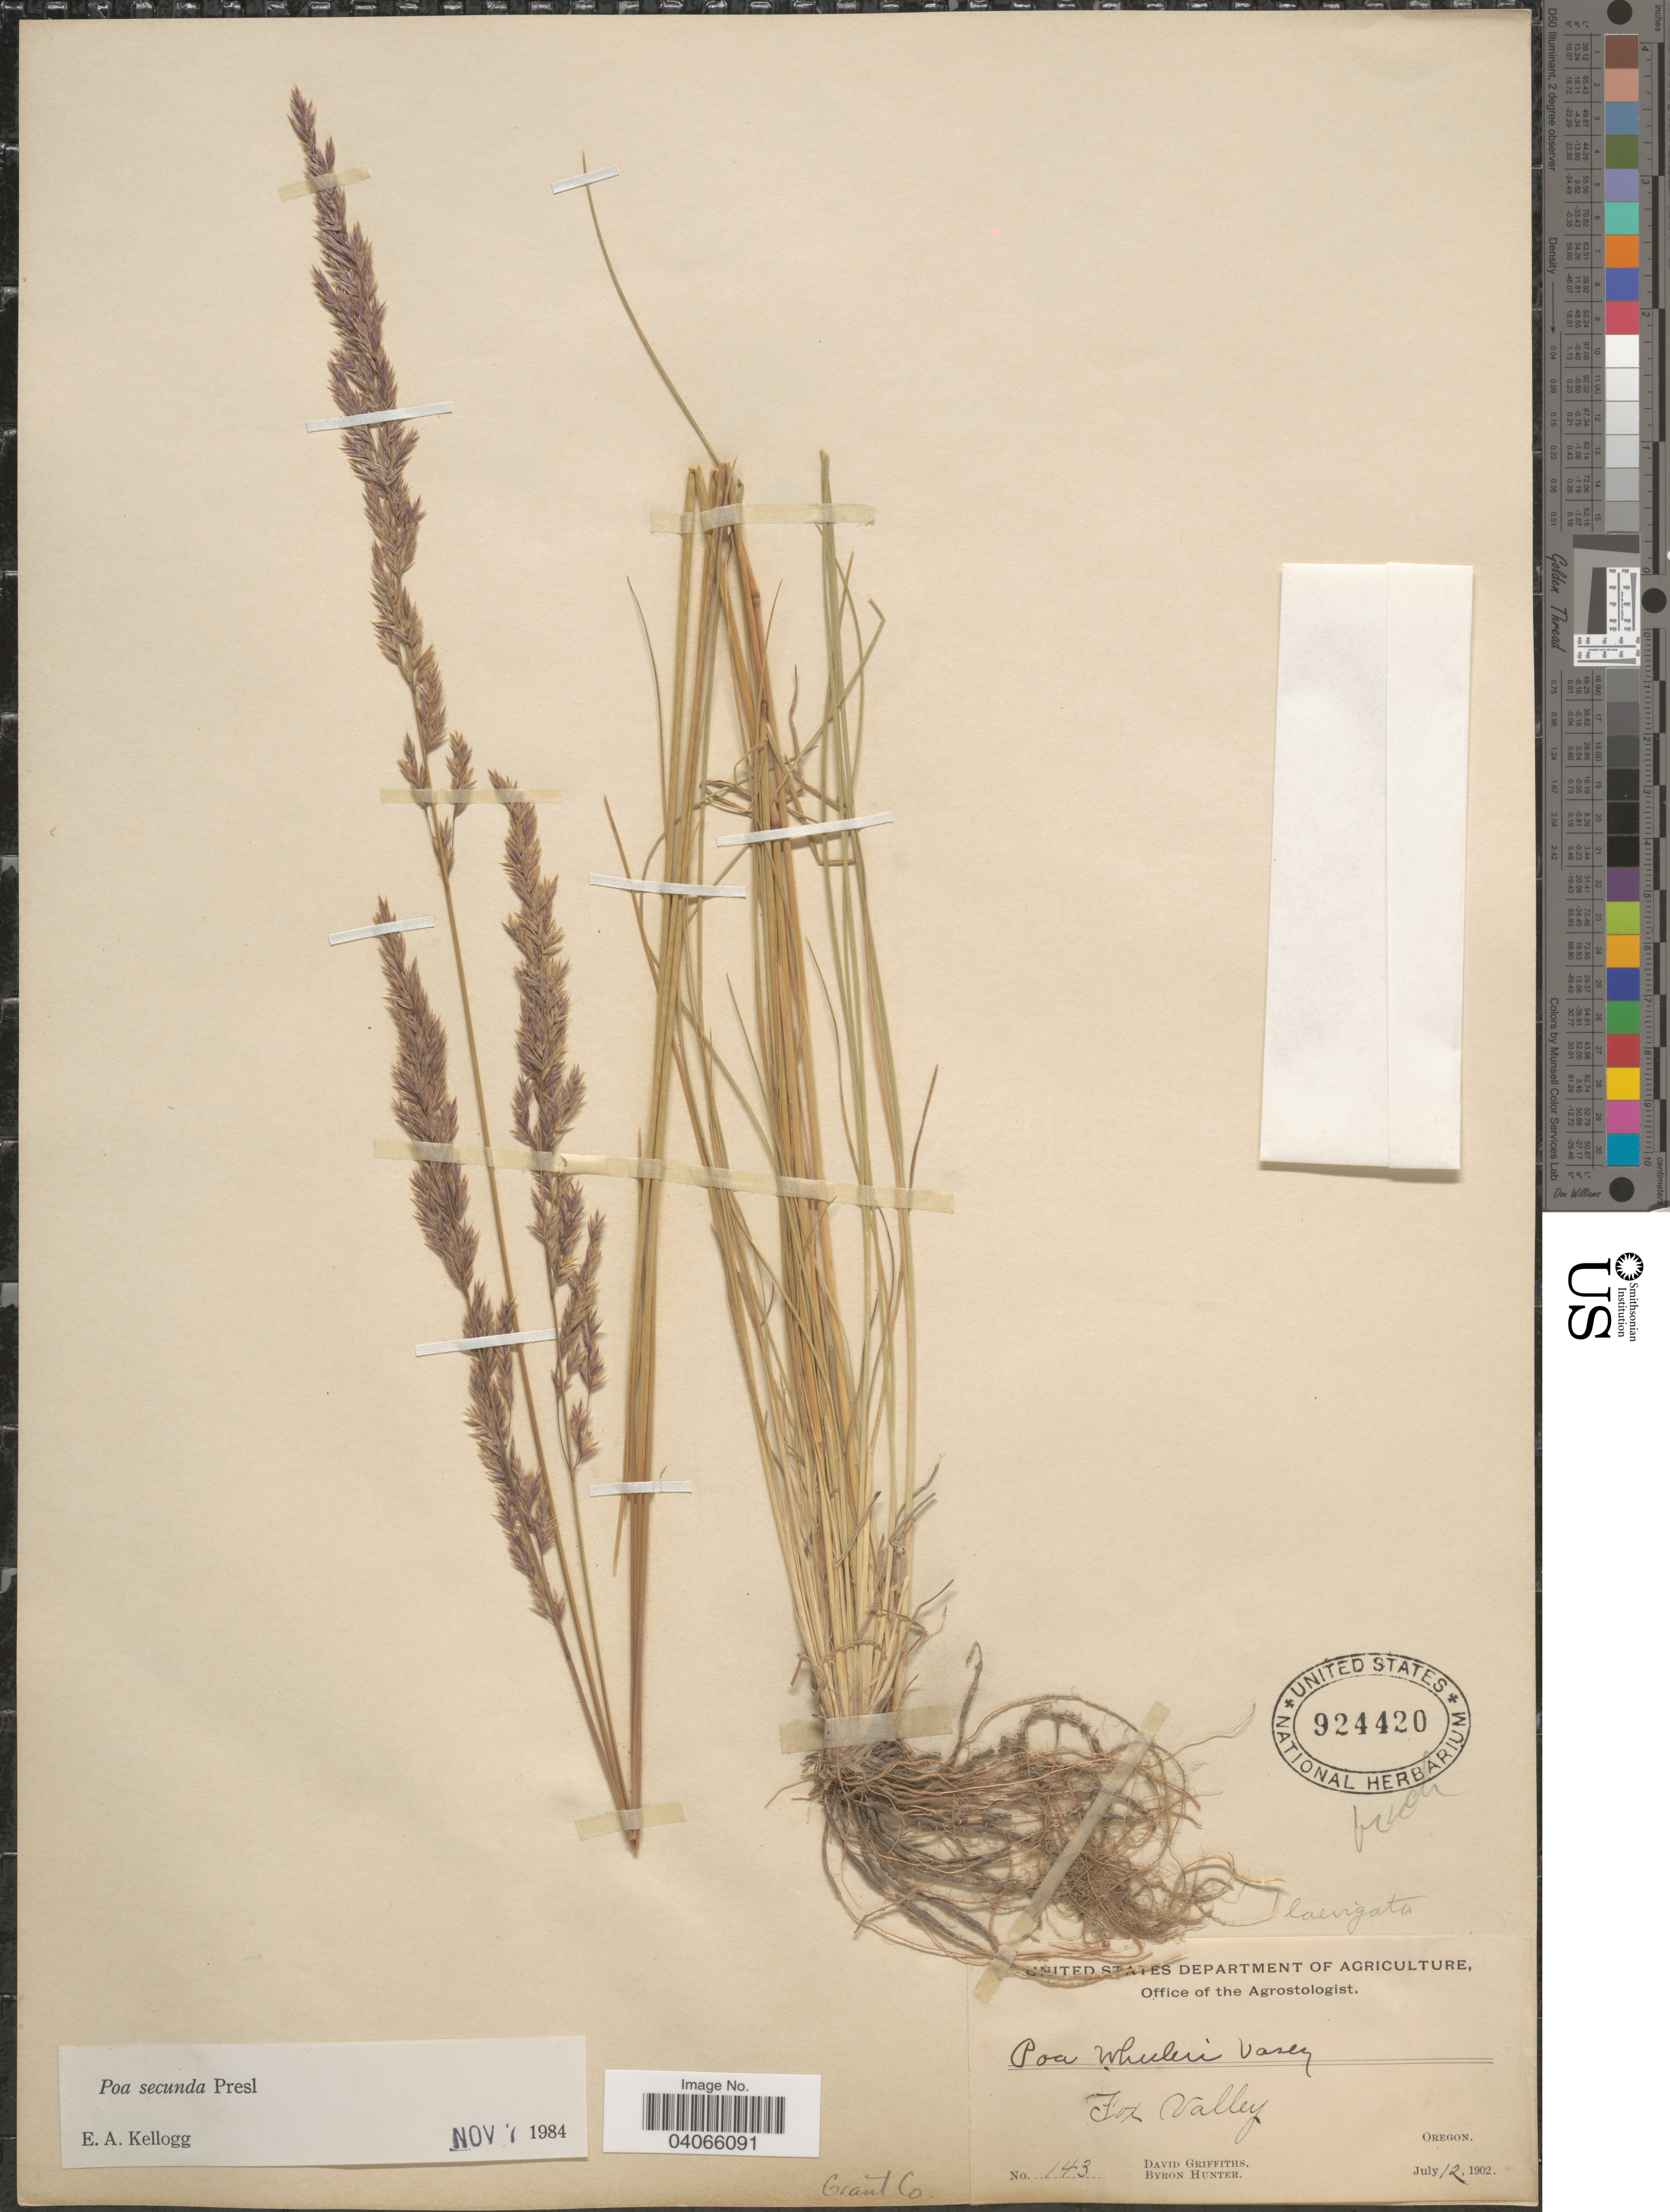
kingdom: Plantae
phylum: Tracheophyta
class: Liliopsida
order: Poales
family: Poaceae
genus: Poa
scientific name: Poa secunda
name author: J. Presl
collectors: D. Griffiths & B. Hunter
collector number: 143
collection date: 1902-07-12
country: United States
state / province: Oregon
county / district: Grant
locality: Grant Co. Fox Valley.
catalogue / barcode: US 924420